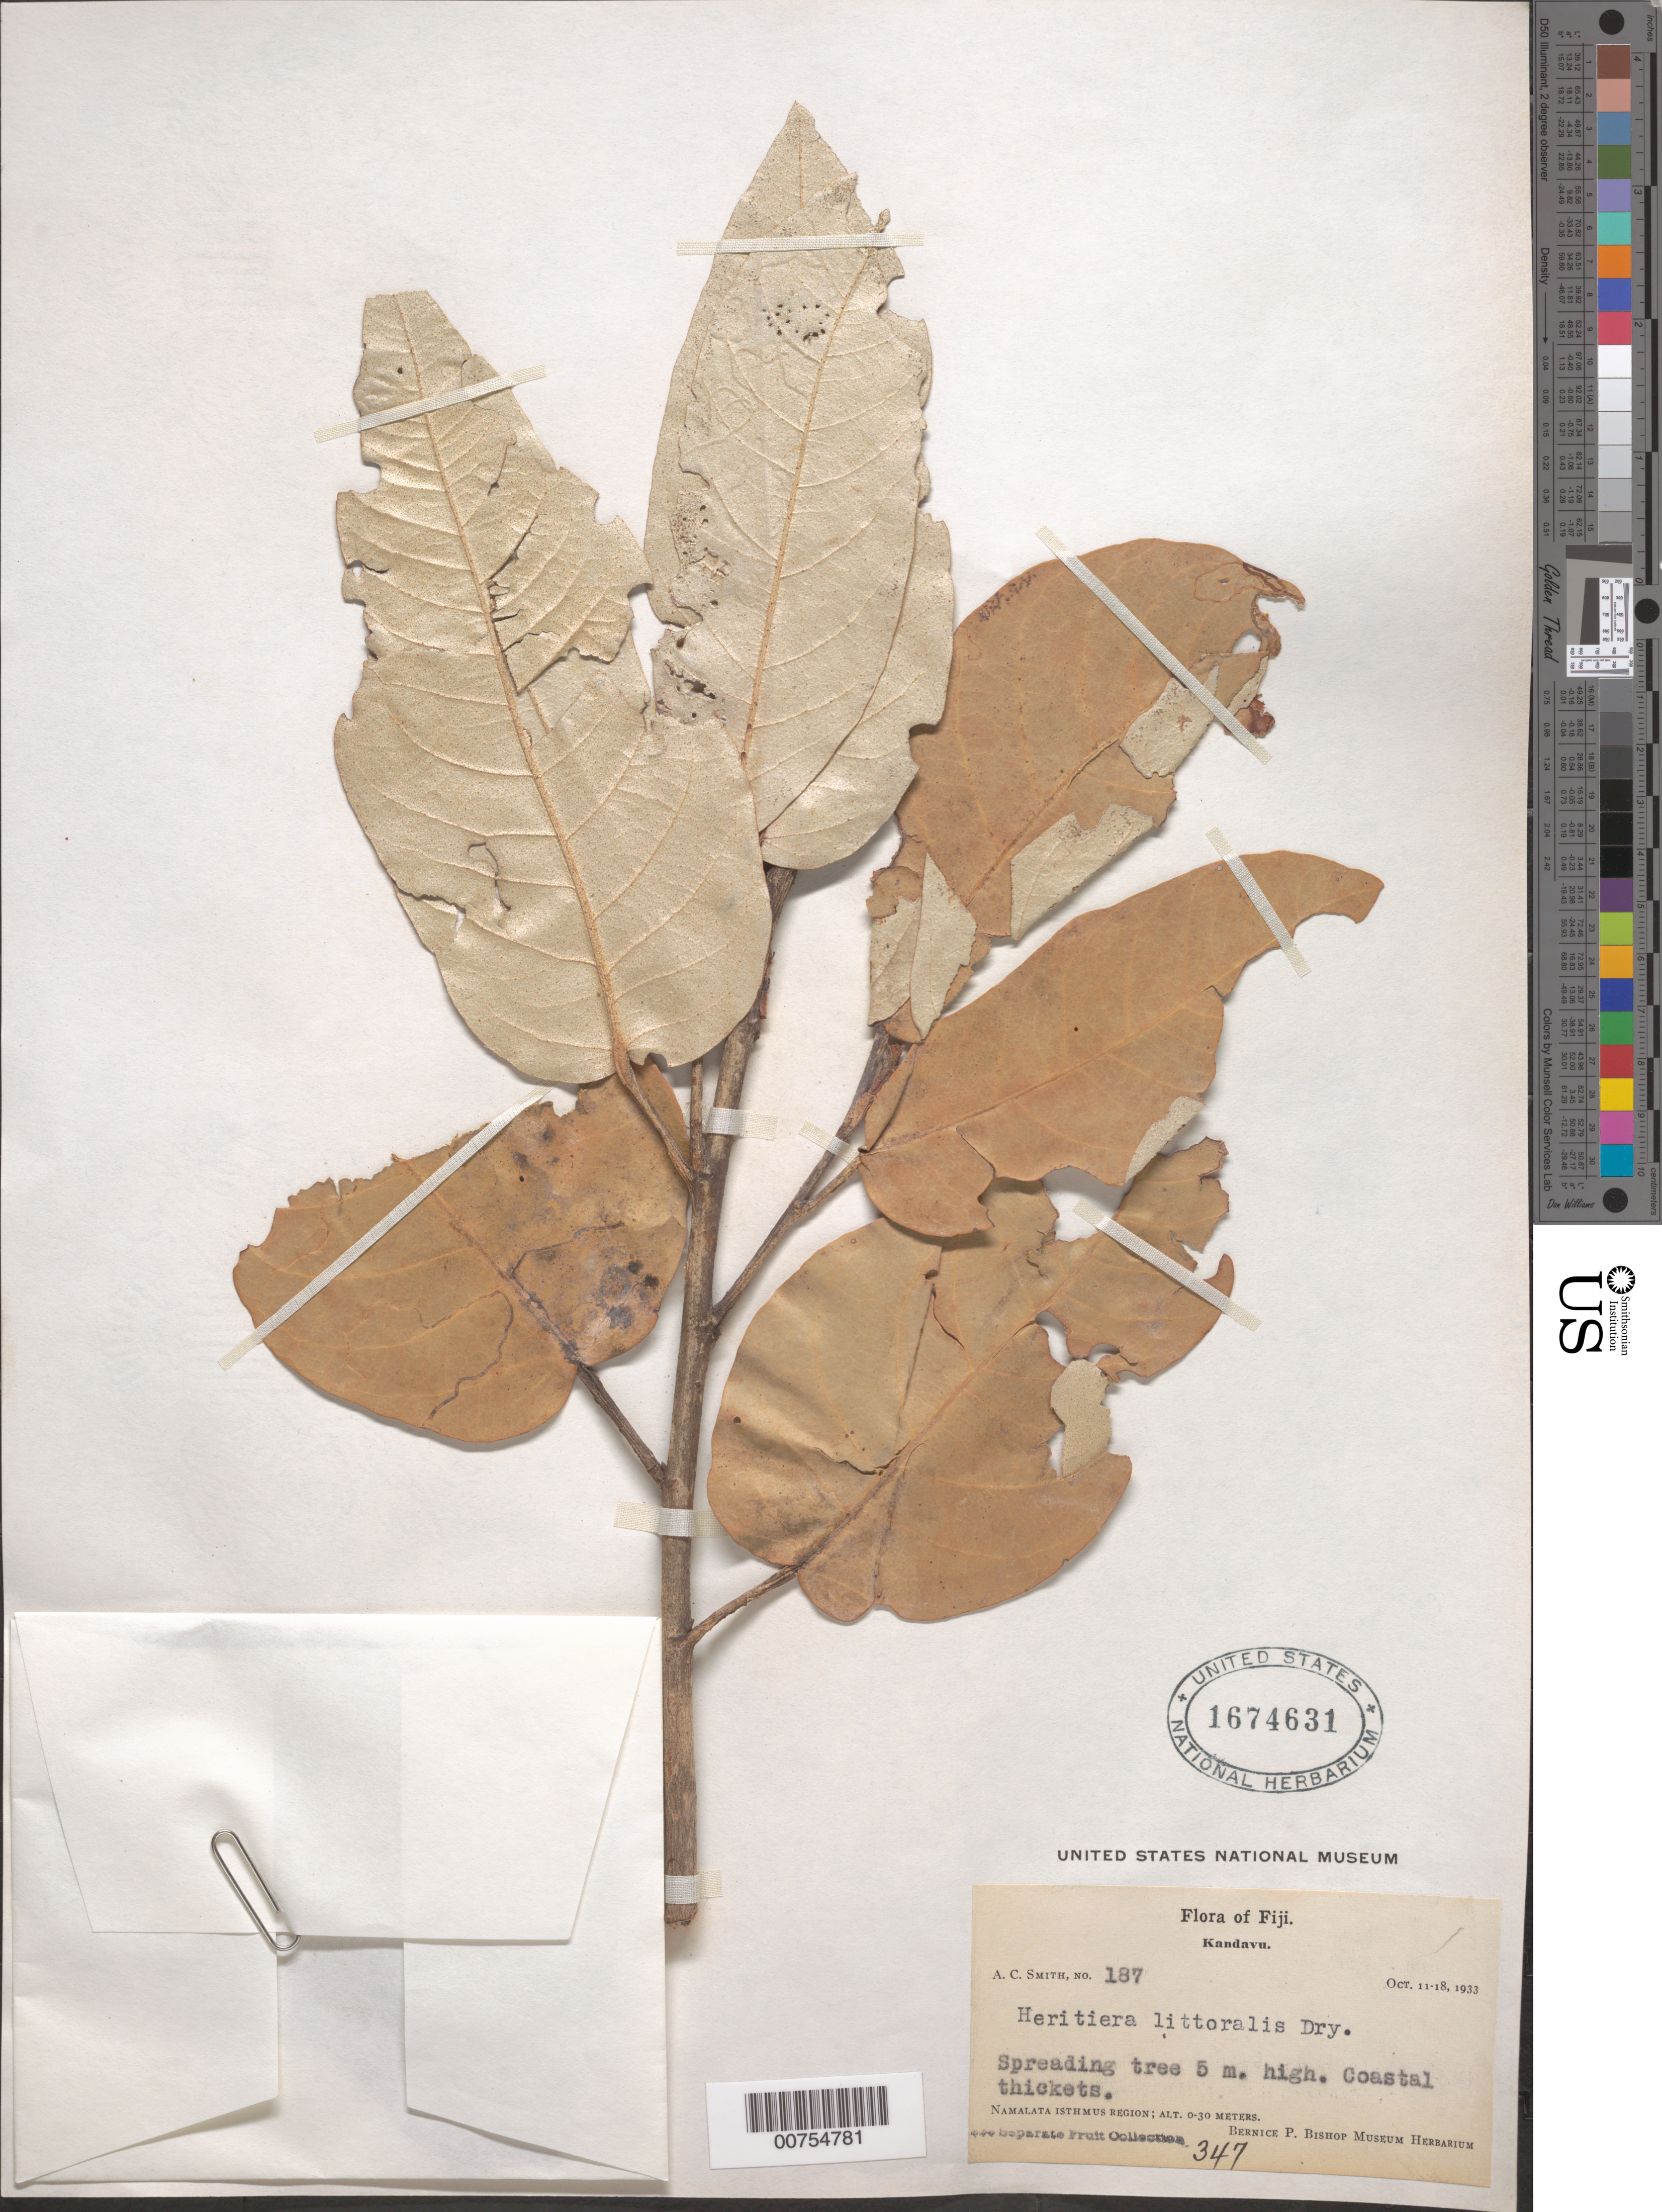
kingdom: Plantae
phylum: Tracheophyta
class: Magnoliopsida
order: Malvales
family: Malvaceae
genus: Heritiera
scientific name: Heritiera littoralis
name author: Aiton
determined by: Smith, A. C.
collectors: A. C. Smith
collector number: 187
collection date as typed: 11 Oct 1933 to 18 Oct 1933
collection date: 1933-10-11/1933-10-18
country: Fiji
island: Kadavu [Kandavu]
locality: Kandavu. Namalata Isthmus region.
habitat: Coastal thickets.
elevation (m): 0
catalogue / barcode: US 1674631